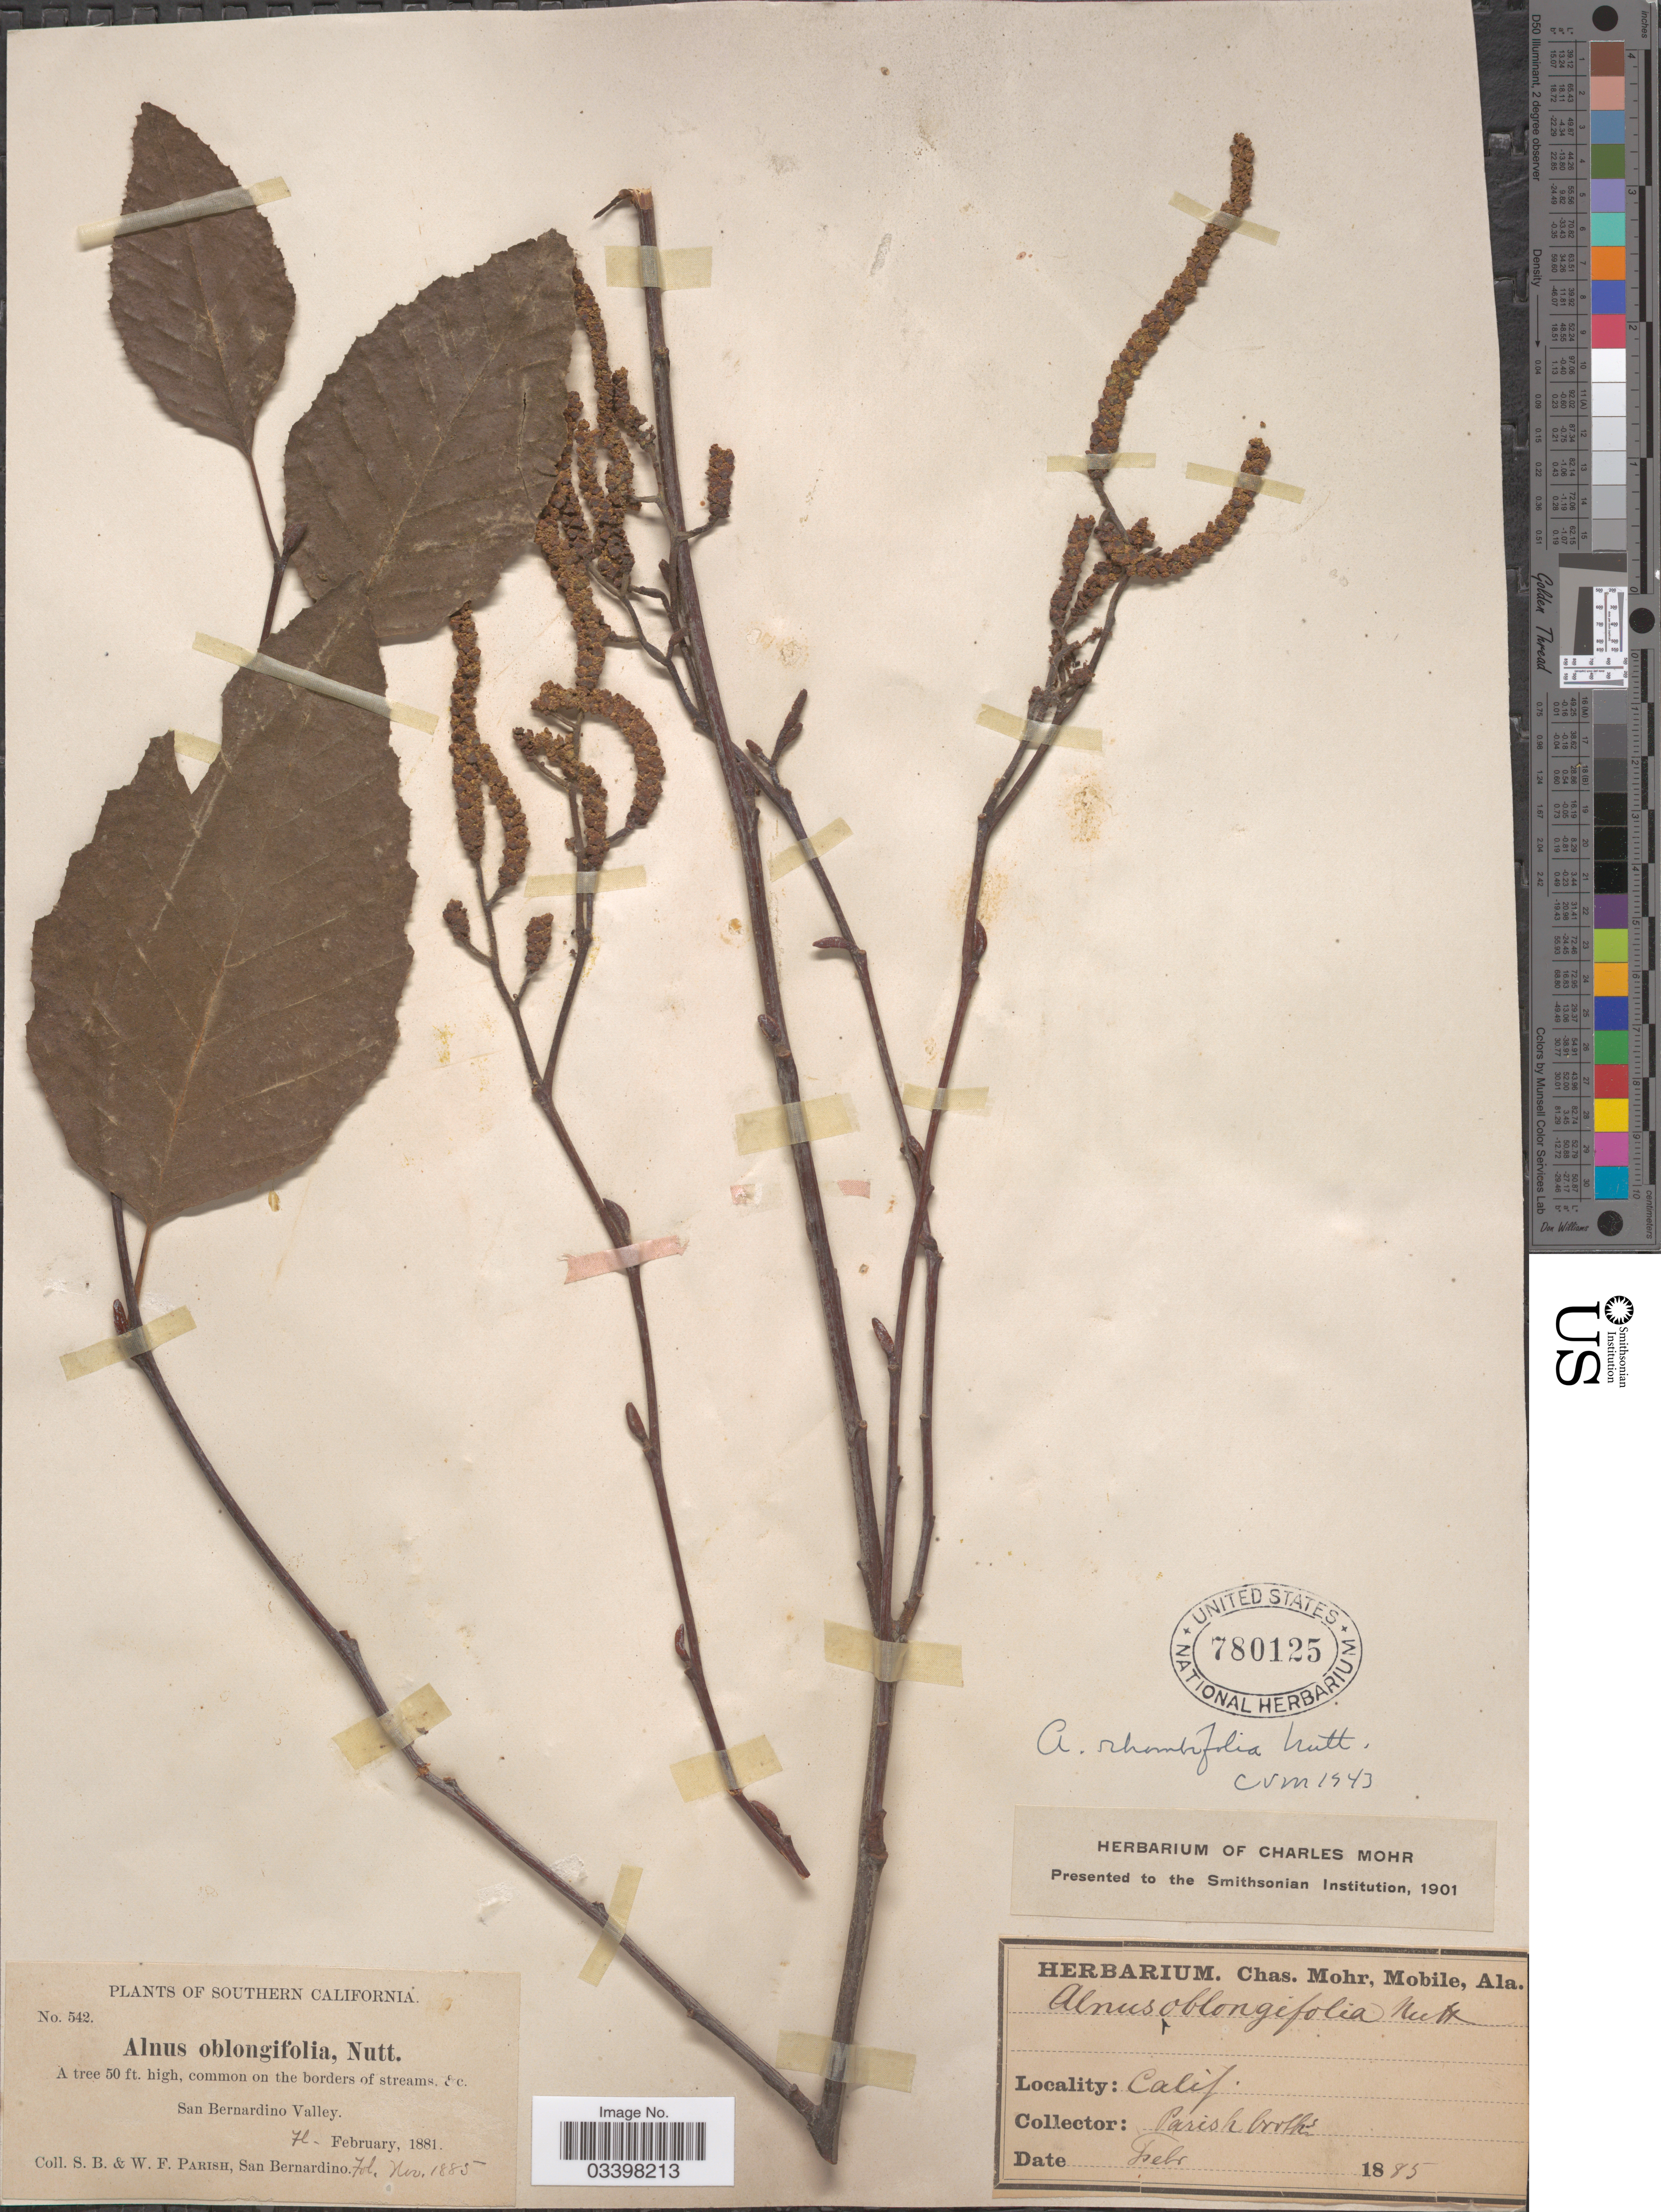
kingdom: Plantae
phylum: Tracheophyta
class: Magnoliopsida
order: Fagales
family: Betulaceae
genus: Alnus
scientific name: Alnus rhombifolia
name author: Nutt.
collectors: S. B. Parish & W. F. Parish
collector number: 542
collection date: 1881-02/1885-11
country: United States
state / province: California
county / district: San Bernardino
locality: Southern California. San Bernardino Valley.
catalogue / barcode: US 780125